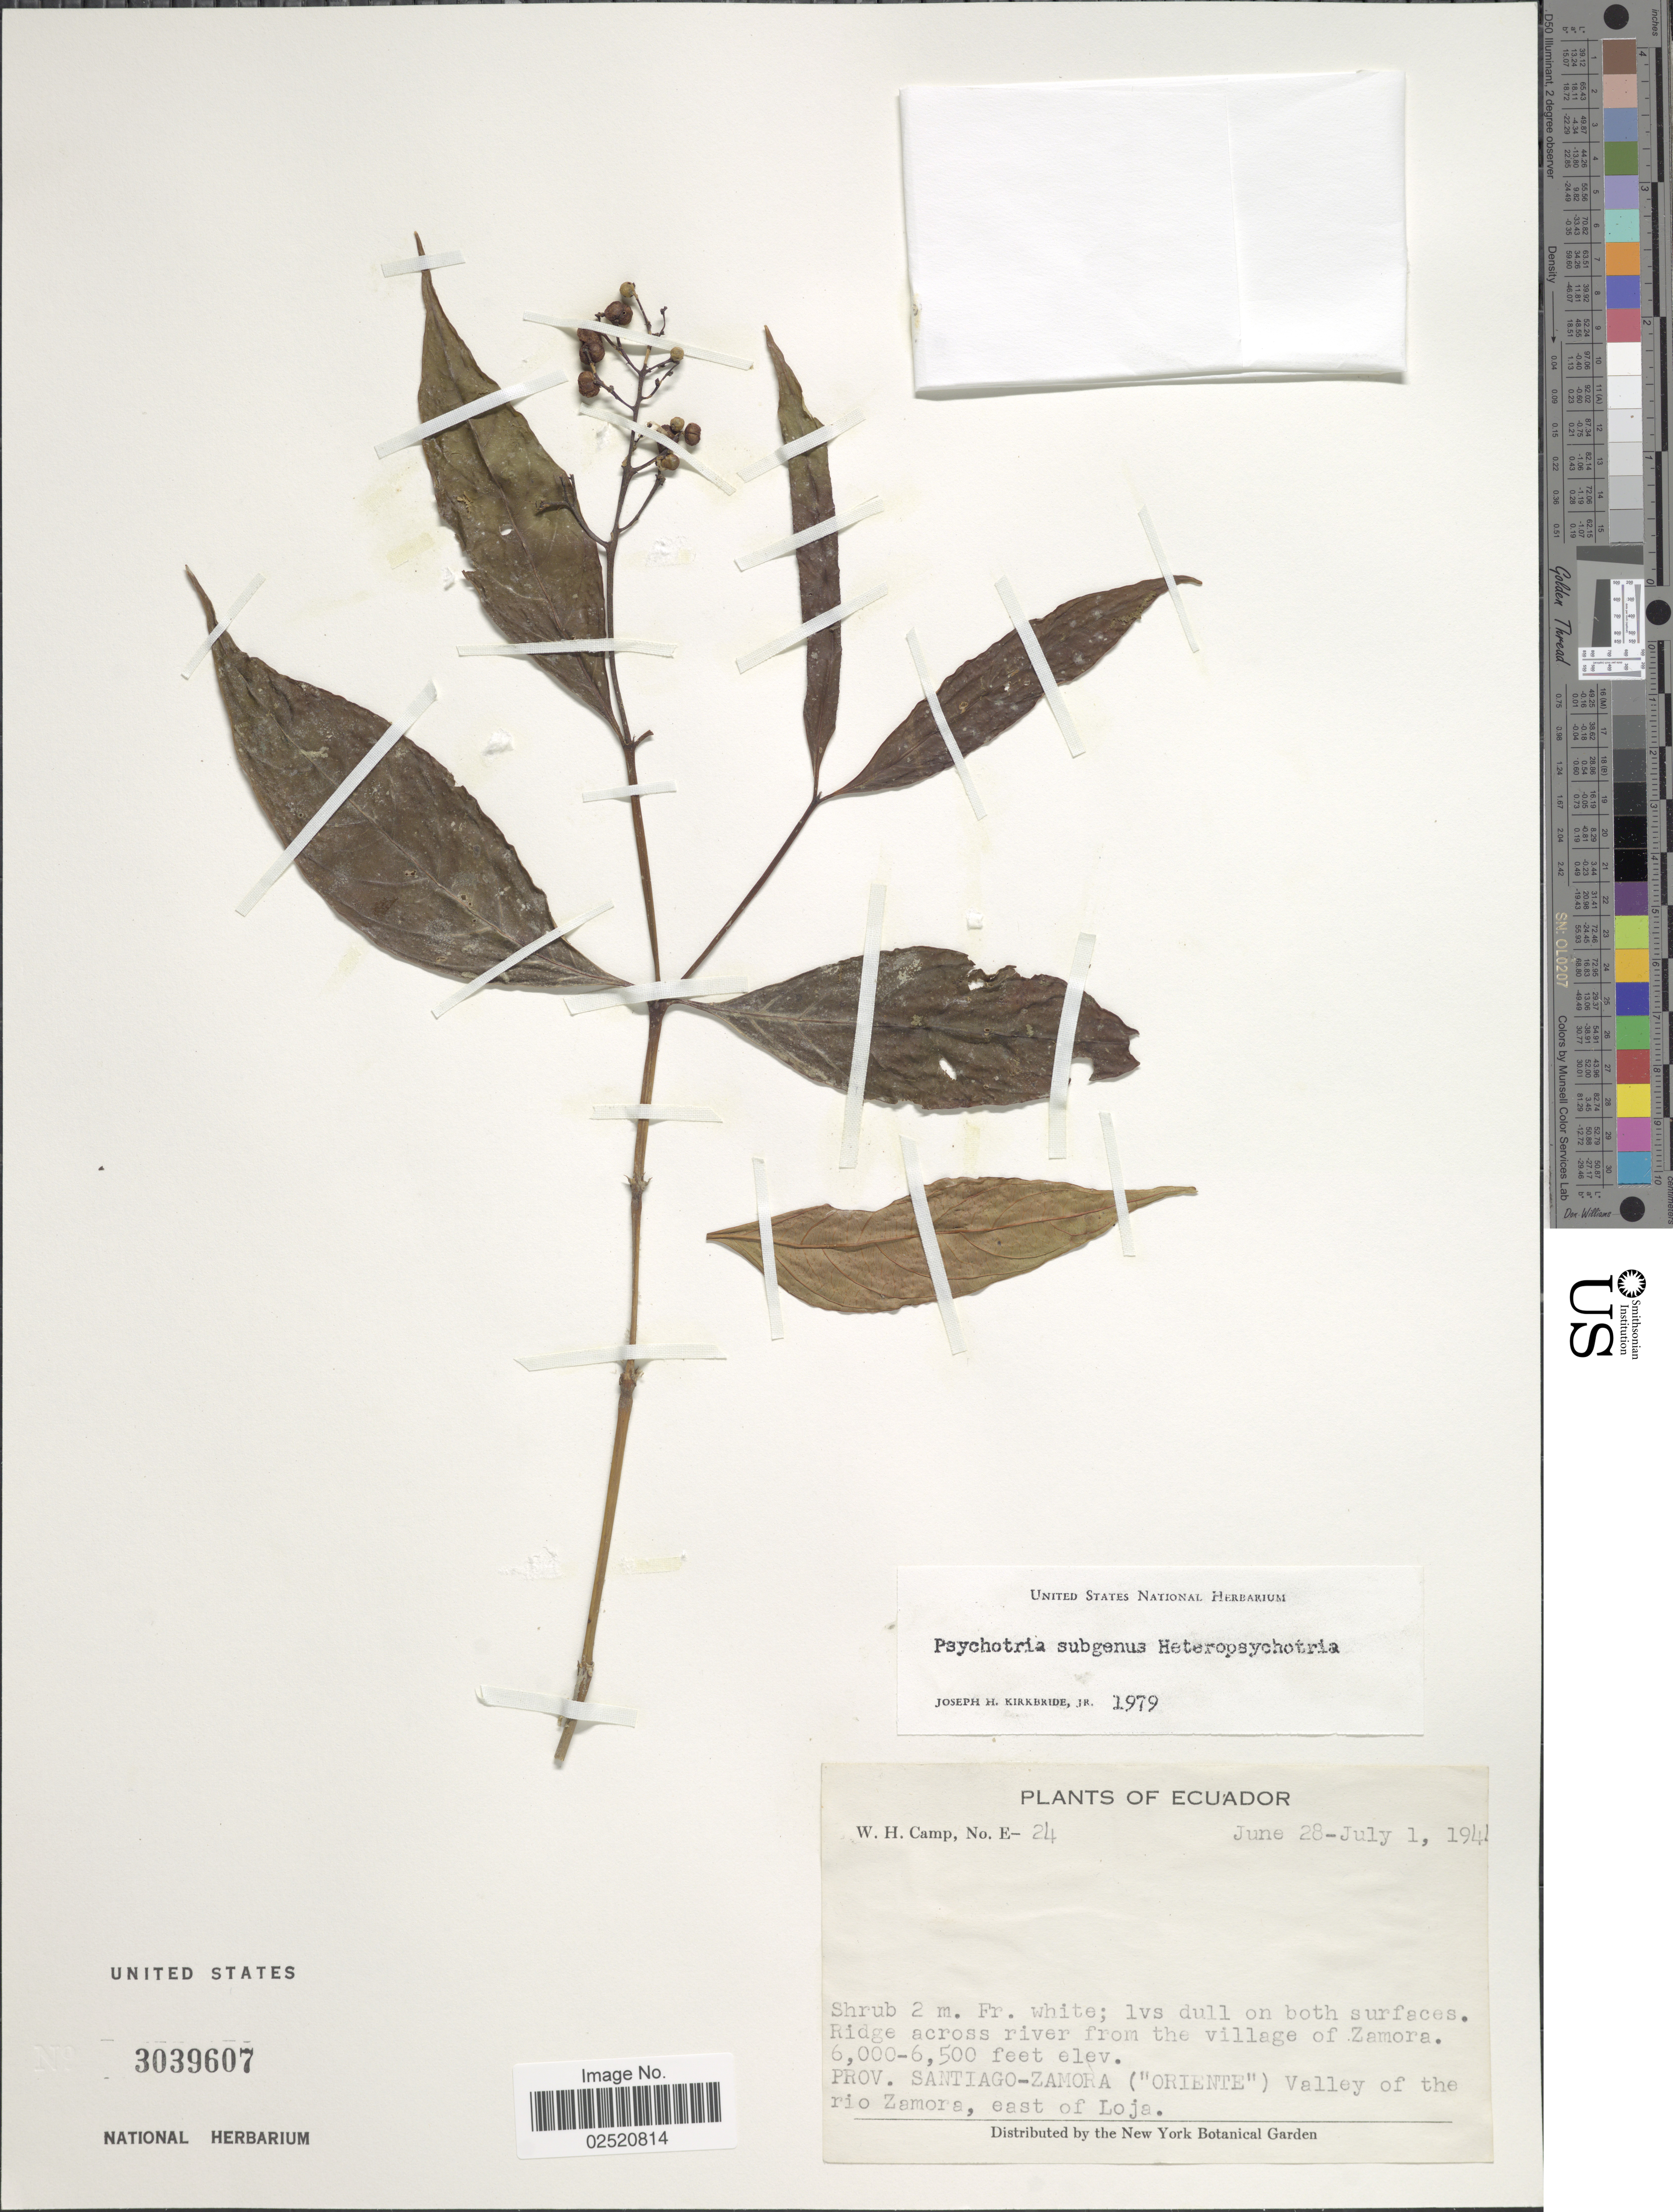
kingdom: Plantae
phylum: Tracheophyta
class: Magnoliopsida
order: Gentianales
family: Rubiaceae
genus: Psychotria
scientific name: Psychotria sp.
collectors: W. H. Camp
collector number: E-24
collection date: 1941-06-28/1941-07-01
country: Ecuador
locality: Ridge across river from valley of Zamora, Prov. Santiago-Zamora ("Oriente"), Valley of the rio Zamora, east of Loja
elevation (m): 1829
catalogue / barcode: US 3039607